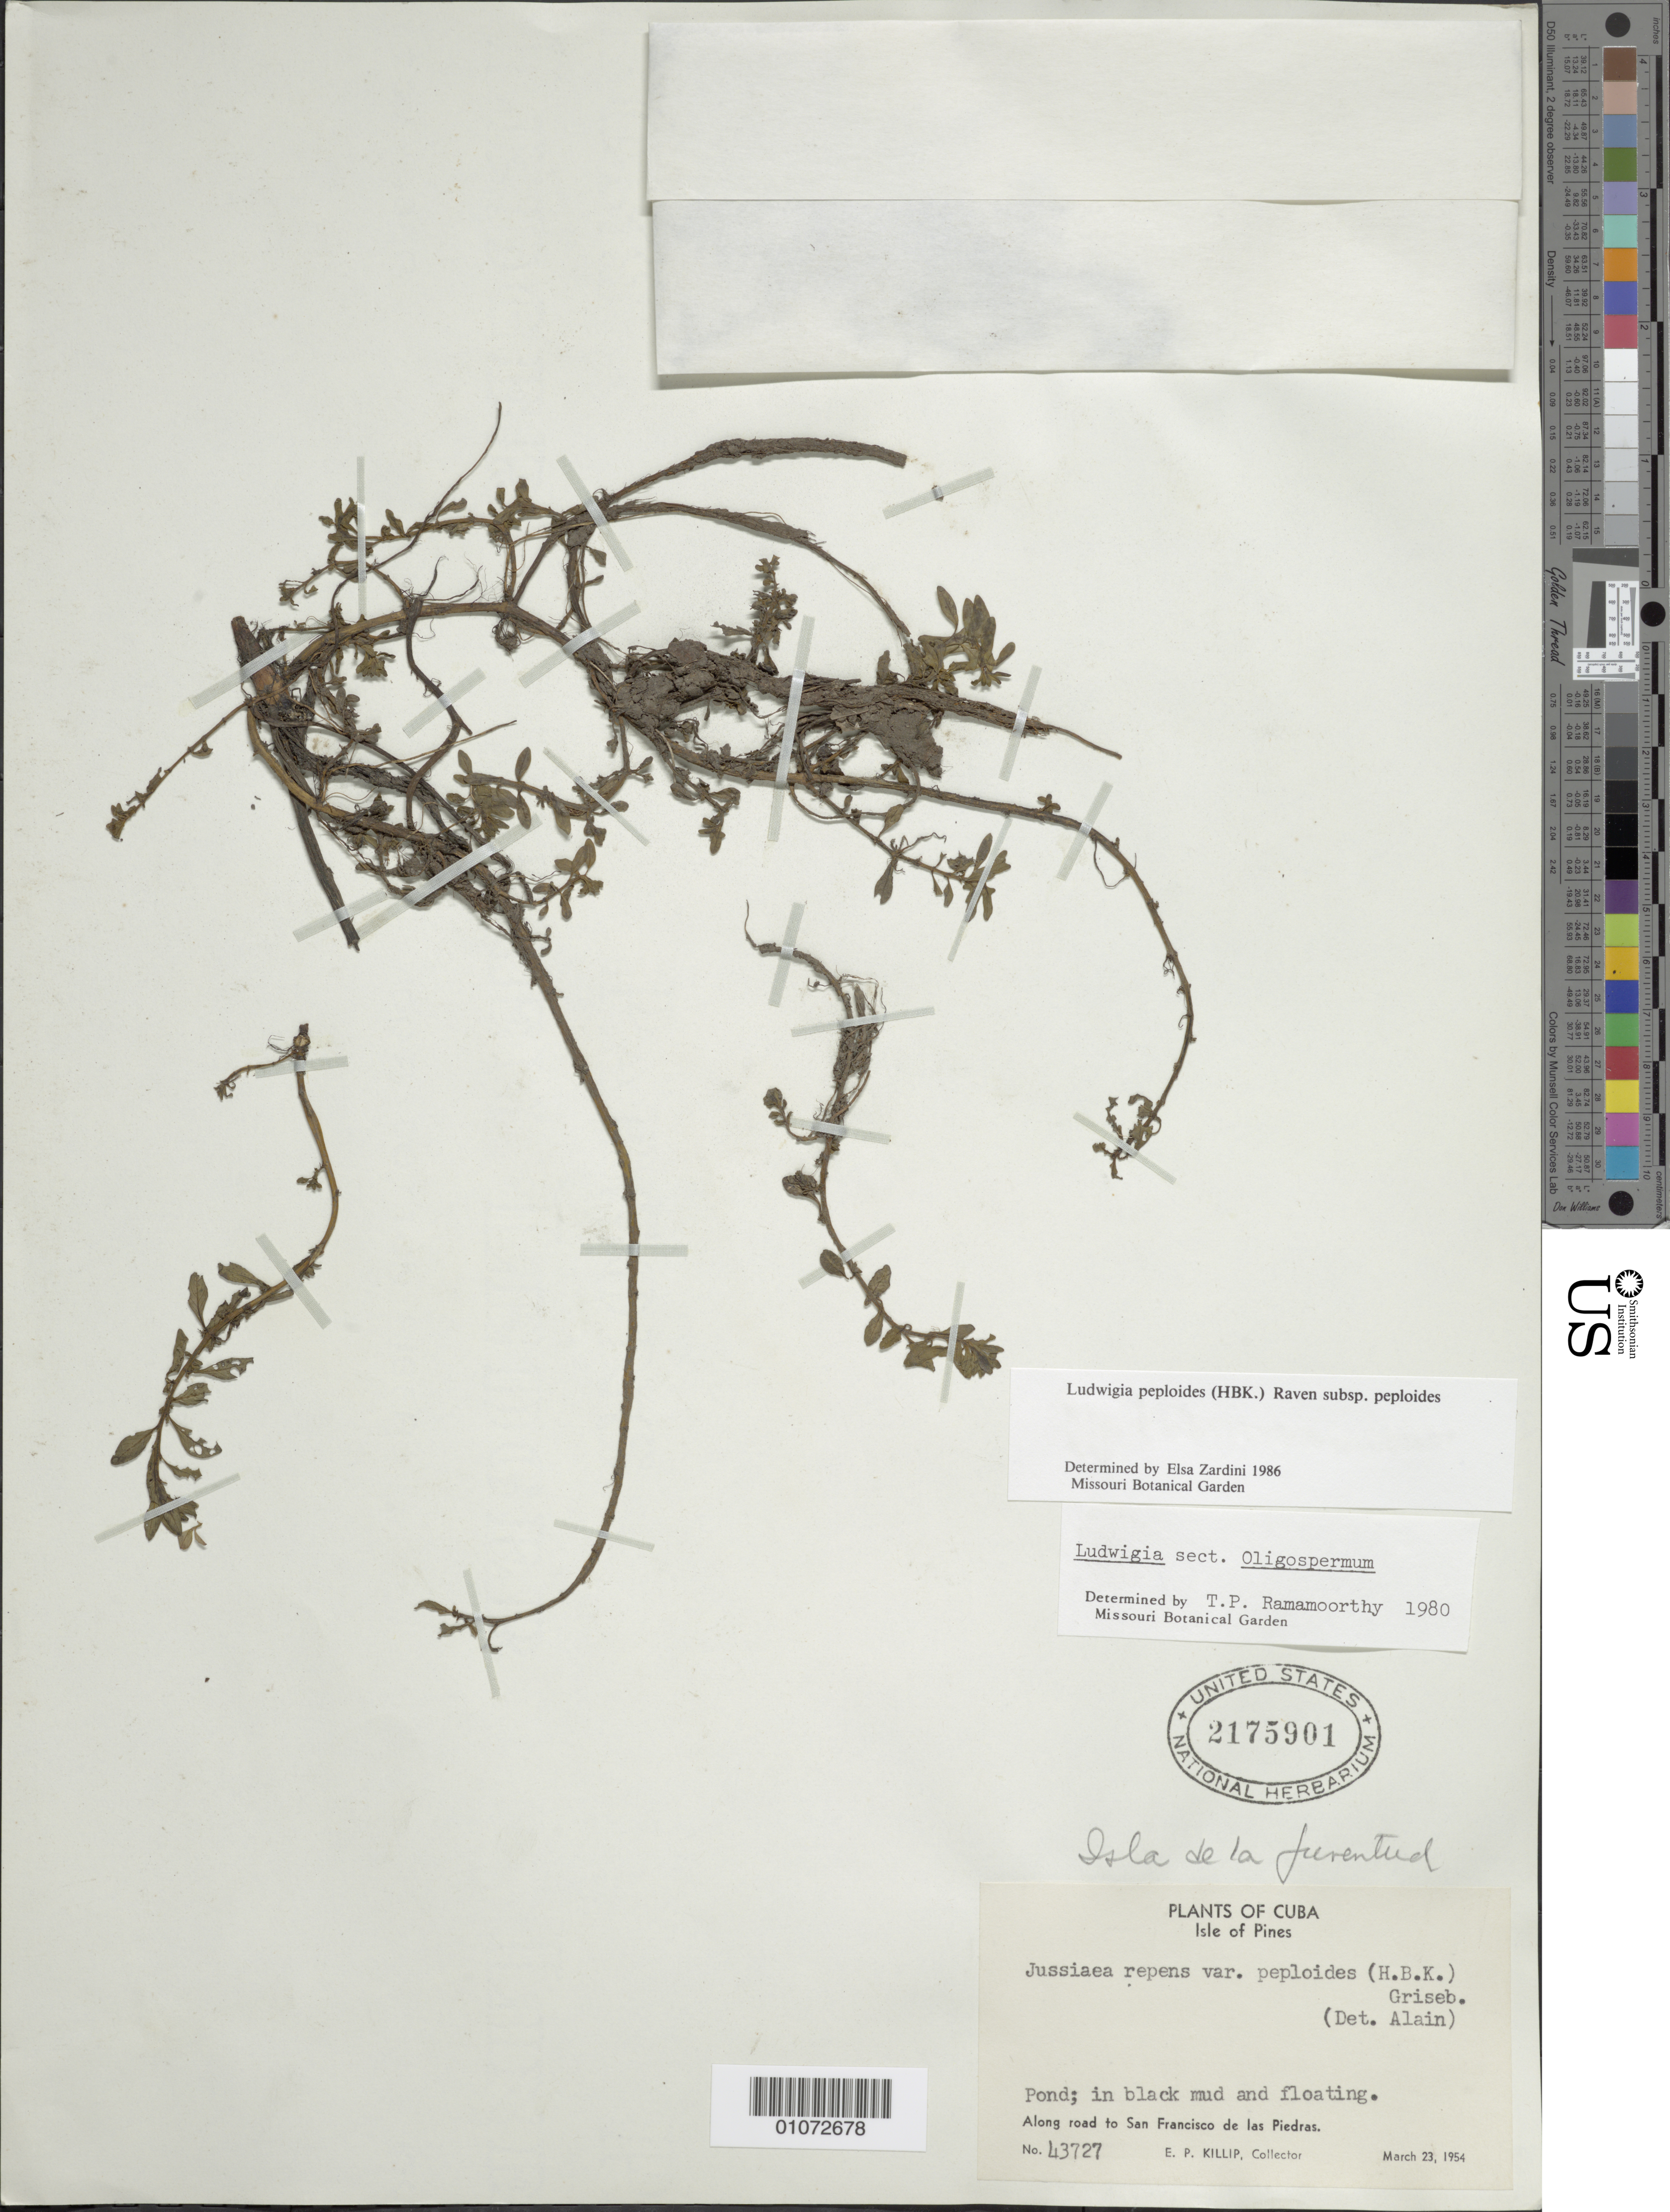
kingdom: Plantae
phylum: Tracheophyta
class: Magnoliopsida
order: Myrtales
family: Onagraceae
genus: Ludwigia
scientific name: Ludwigia peploides subsp. peploides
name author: (Kunth) P.H. Raven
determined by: Zardini, E. M.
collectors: E. P. Killip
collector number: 43727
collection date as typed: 23 Mar 1954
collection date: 1954-03-23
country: Cuba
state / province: Isla de La Juventud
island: Isla de la Juventud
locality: Isle of Pines, Along road to San Francisco de las Piedras Pond, in black mud and floating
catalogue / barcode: US 2175901